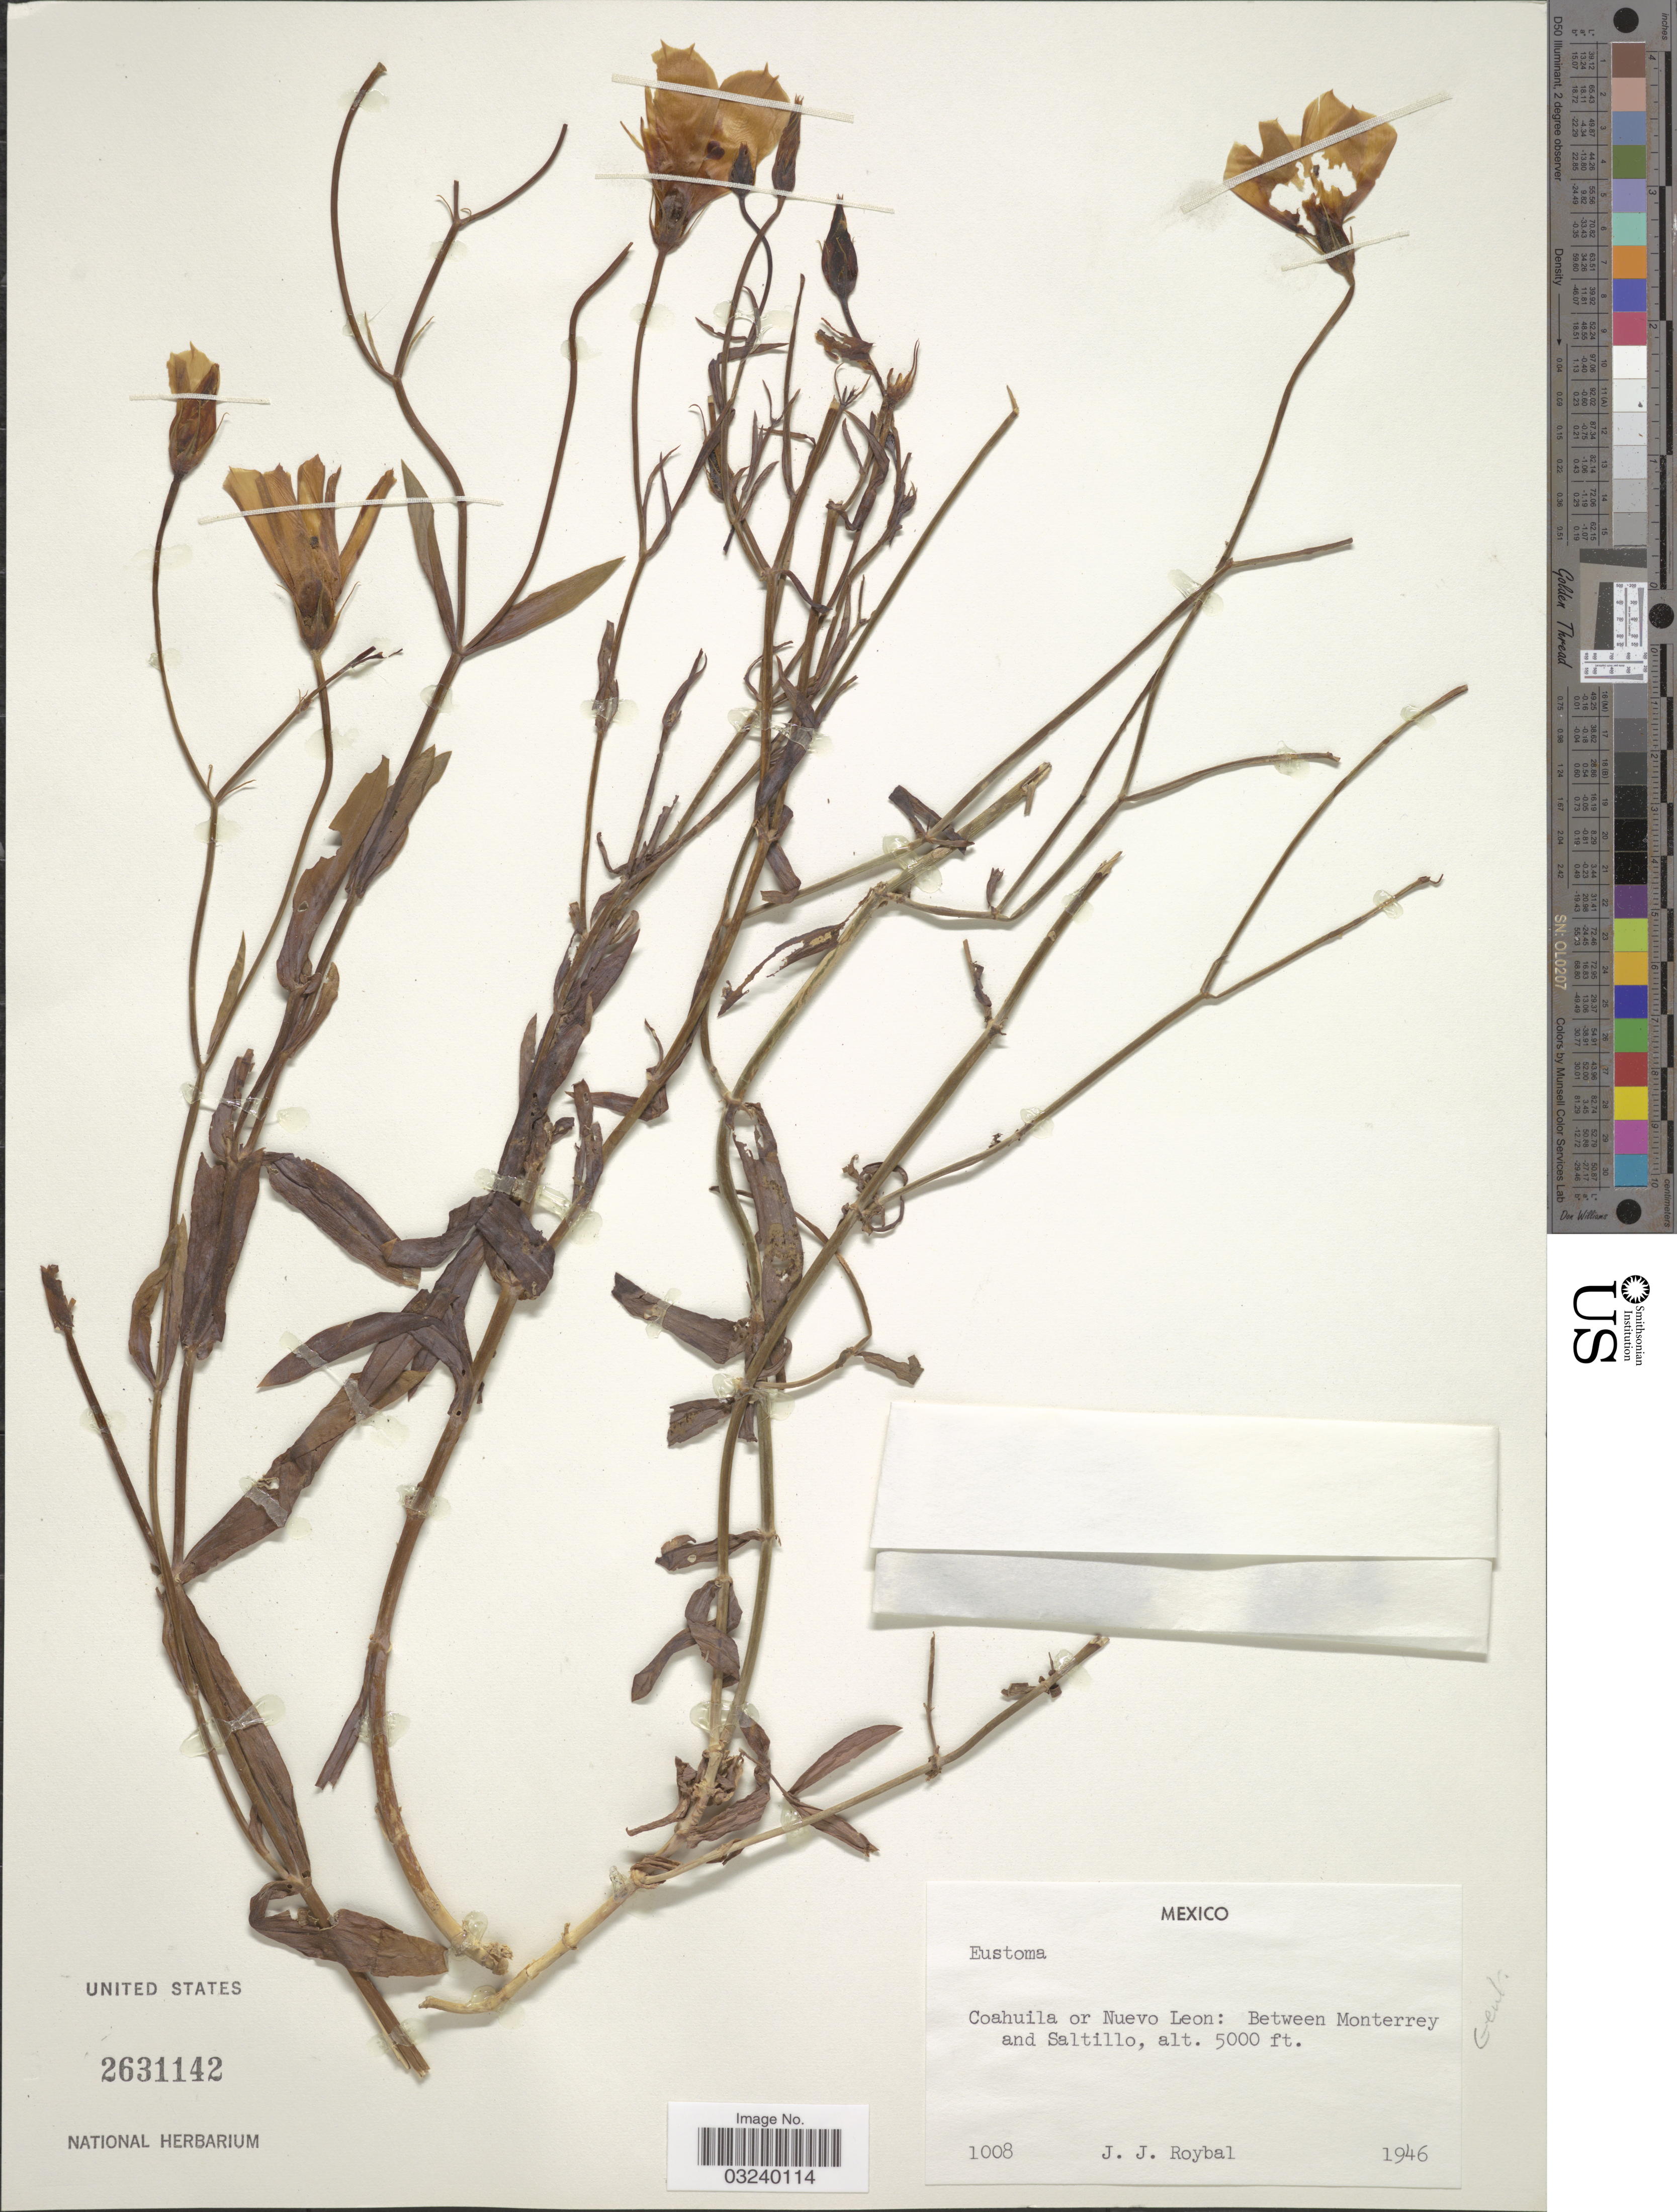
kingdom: Plantae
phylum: Tracheophyta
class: Magnoliopsida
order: Gentianales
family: Gentianaceae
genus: Eustoma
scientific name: Eustoma sp.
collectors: J. J. Roybal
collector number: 1008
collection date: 1946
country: Mexico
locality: Coahuila or Nuevo Leon: Between Monterrey and Saltillo.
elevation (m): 1524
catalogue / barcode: US 2631142